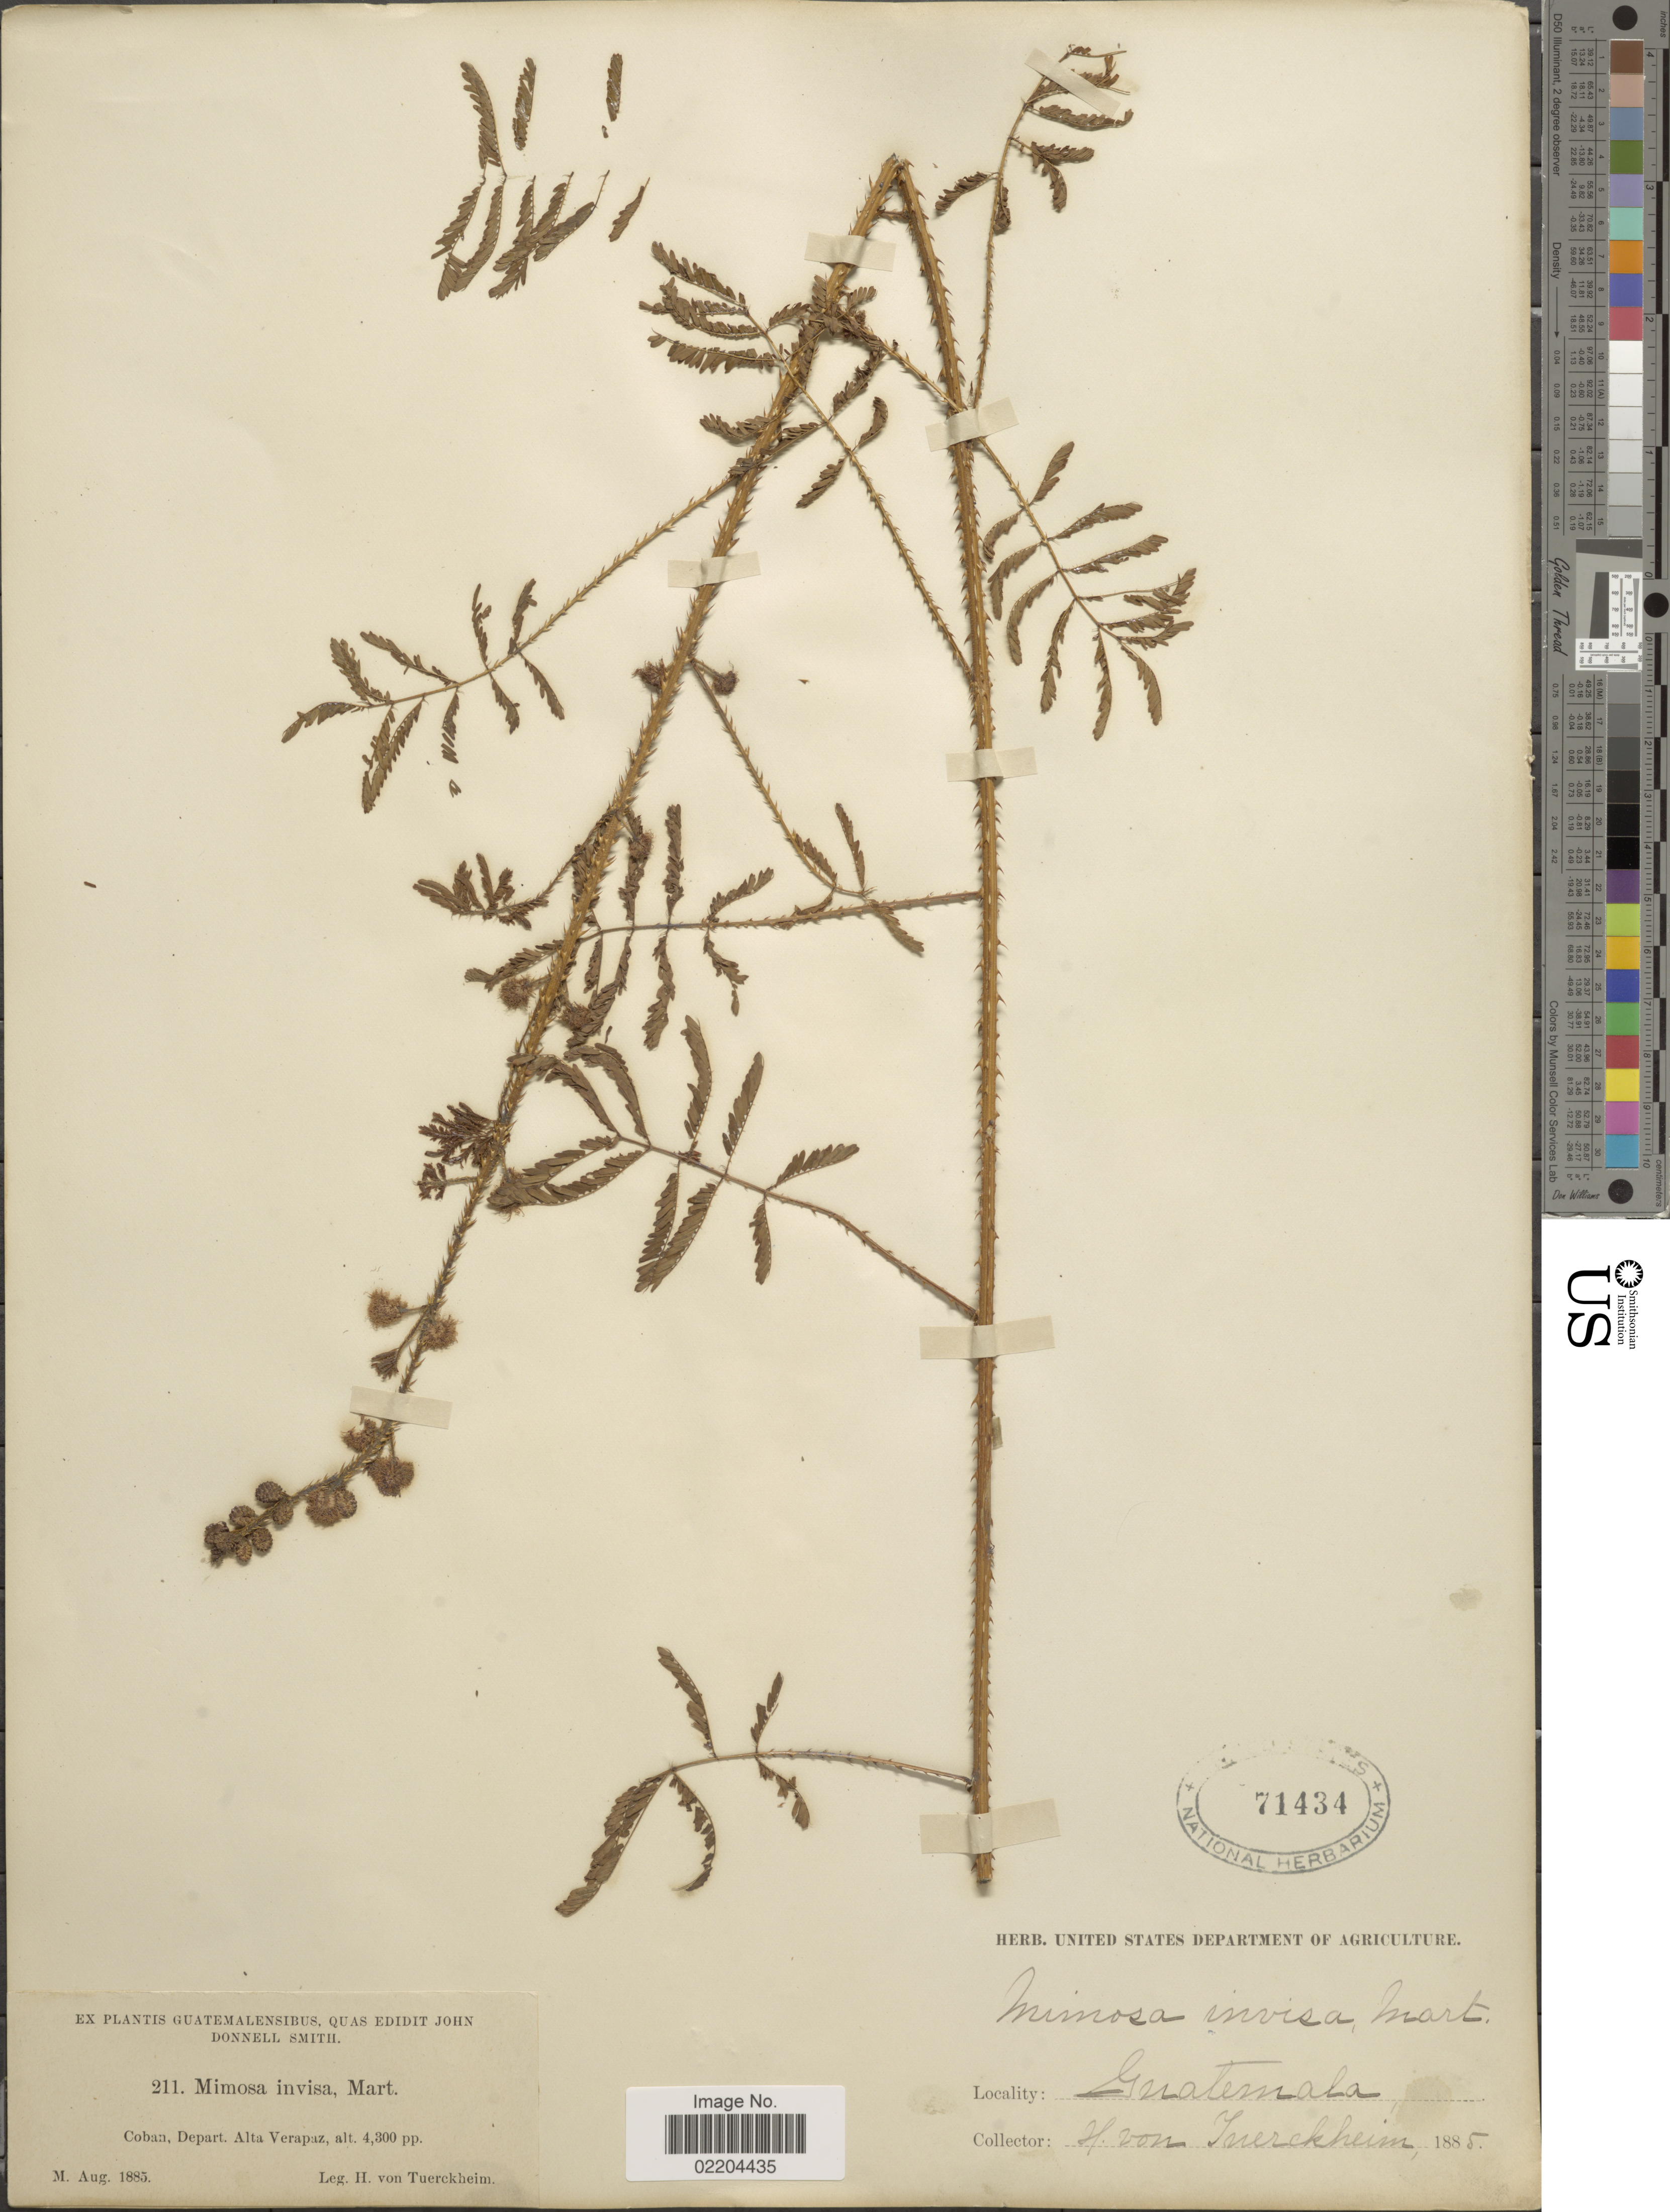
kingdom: Plantae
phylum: Tracheophyta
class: Magnoliopsida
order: Fabales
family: Fabaceae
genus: Mimosa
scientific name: Mimosa invisa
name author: Mart. ex Colla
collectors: H. von Türckheim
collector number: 211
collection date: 1885-08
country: Guatemala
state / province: Alta Verapaz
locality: Coban, Depart. Alta Verapaz.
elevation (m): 1311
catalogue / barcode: US 71434